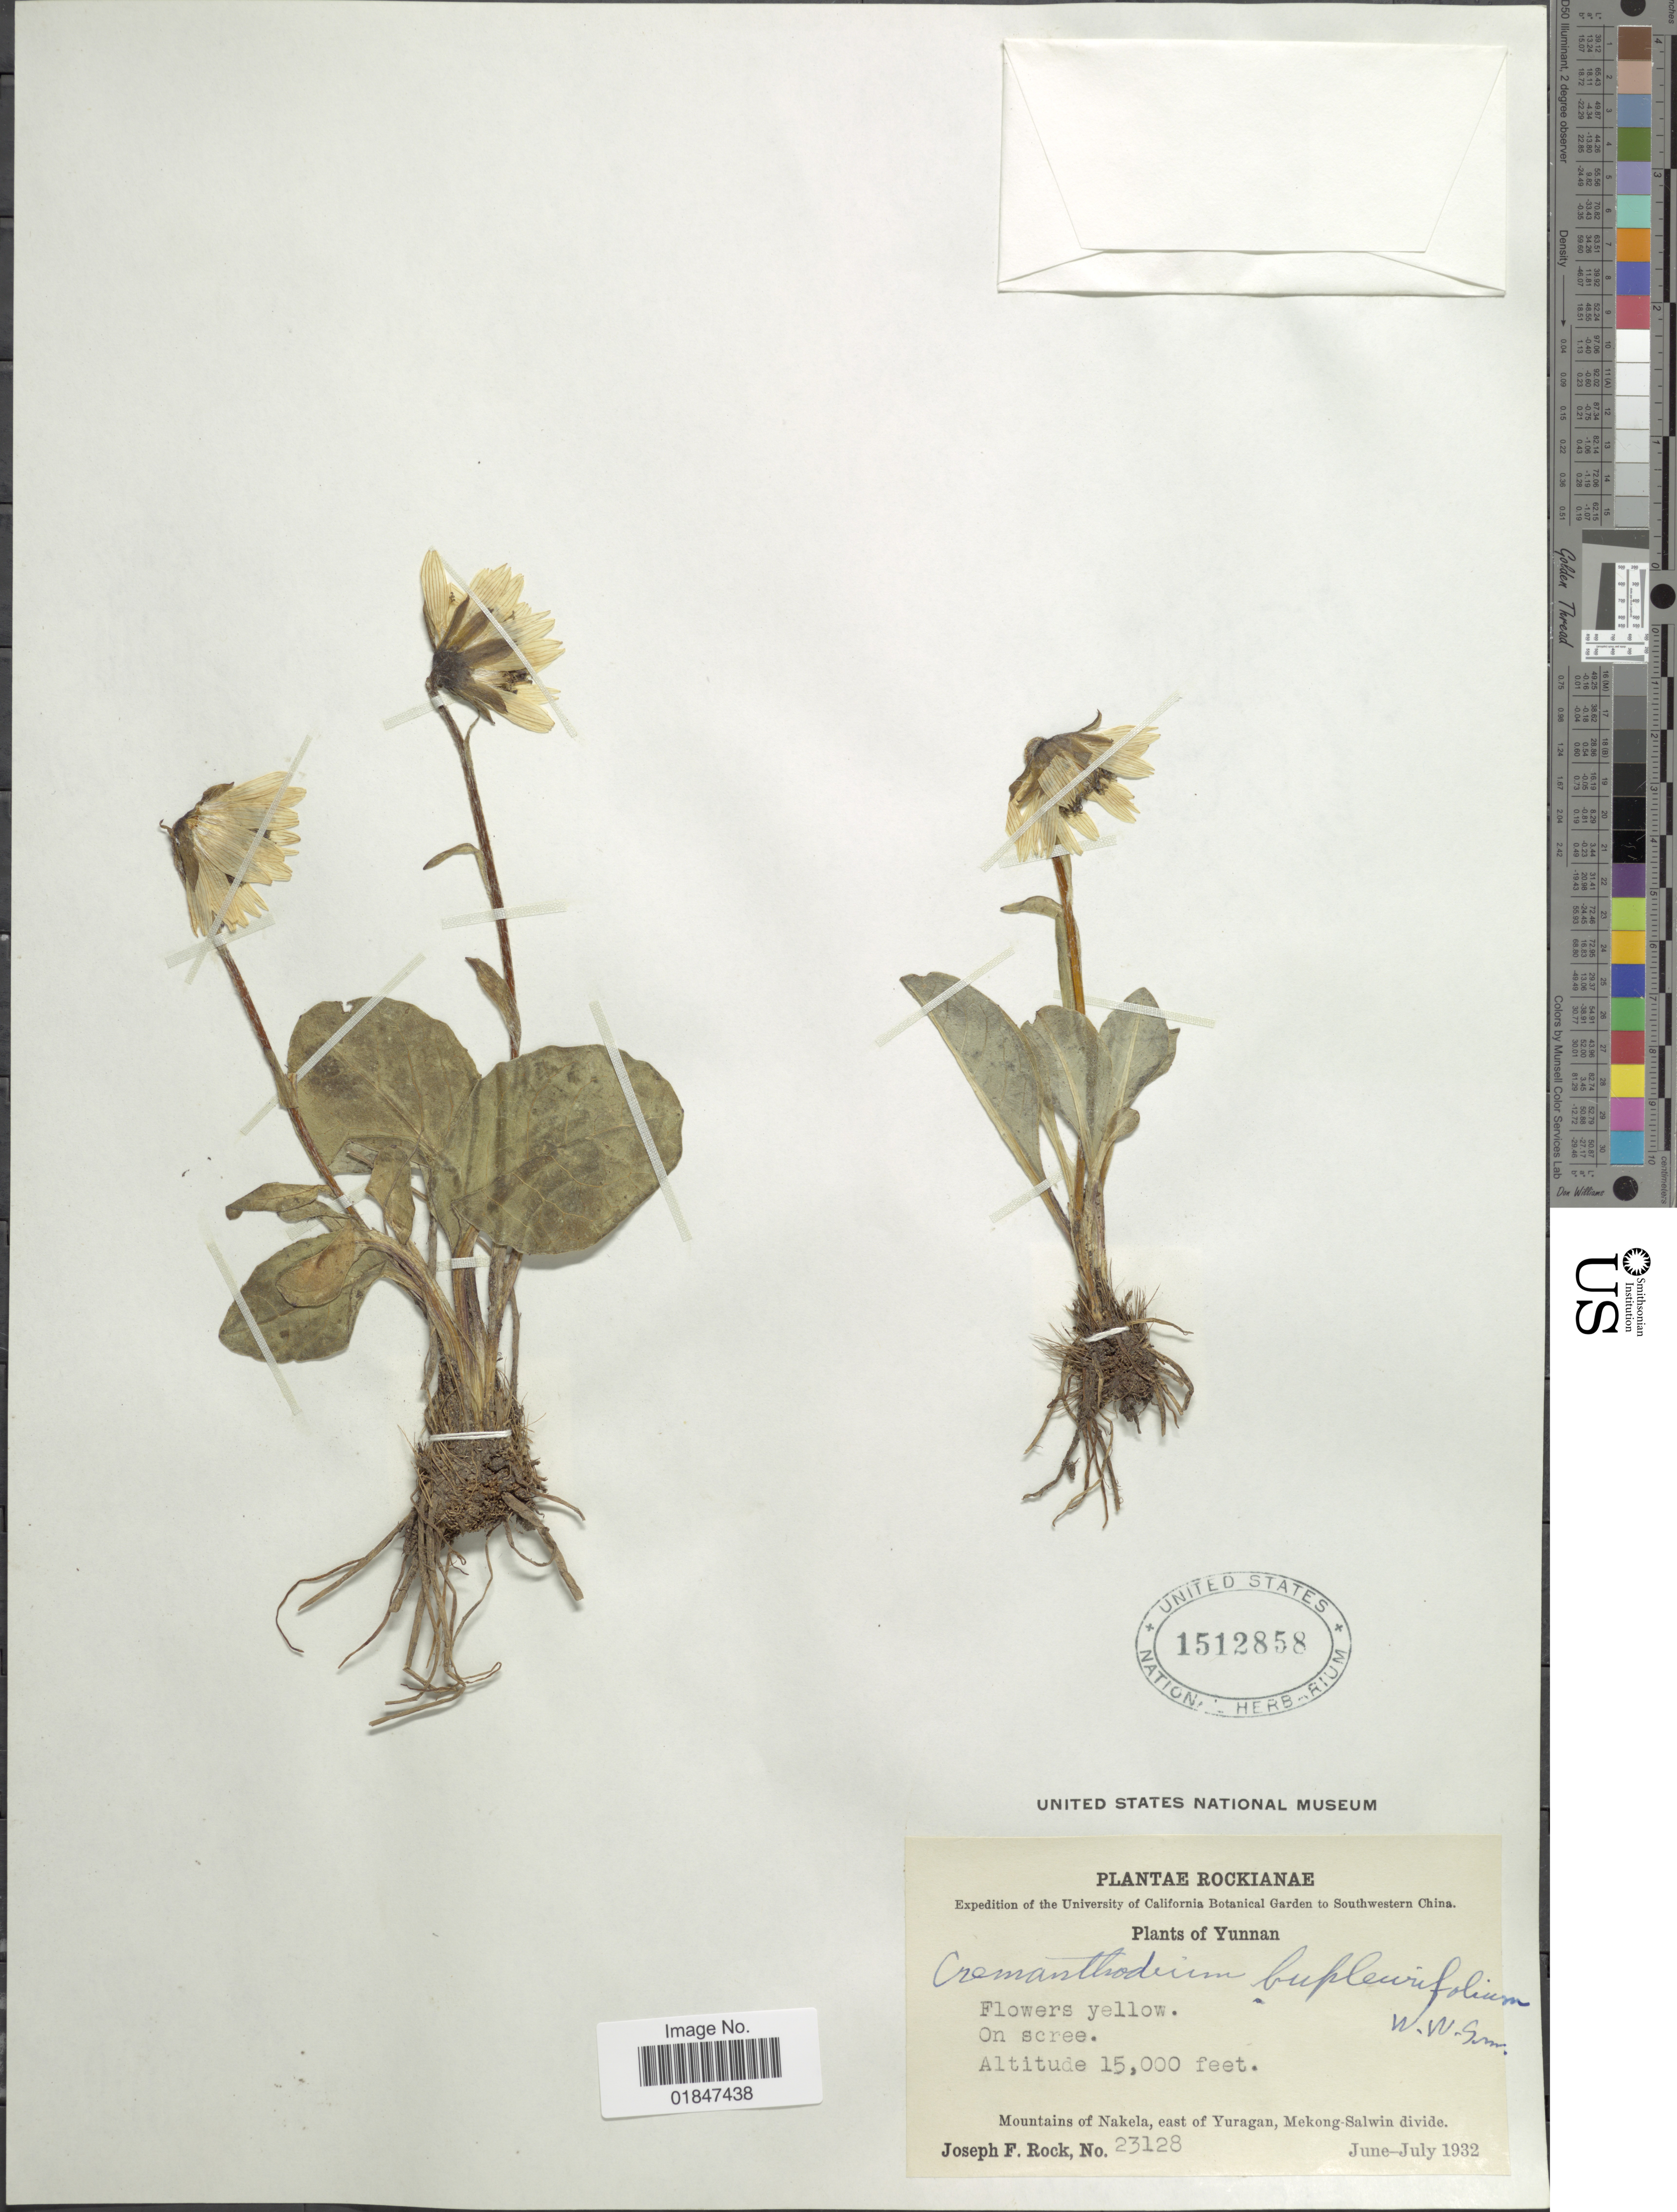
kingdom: Plantae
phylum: Tracheophyta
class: Magnoliopsida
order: Asterales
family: Asteraceae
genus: Cremanthodium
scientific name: Cremanthodium bupleurifolium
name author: W.W. Sm.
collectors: J. F. Rock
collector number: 23128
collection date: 1932-06/1932-07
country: China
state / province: Yunnan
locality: Mountains of Nakela, east of Yuragan, Mekong-Salwin divide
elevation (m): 4572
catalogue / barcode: US 1512858